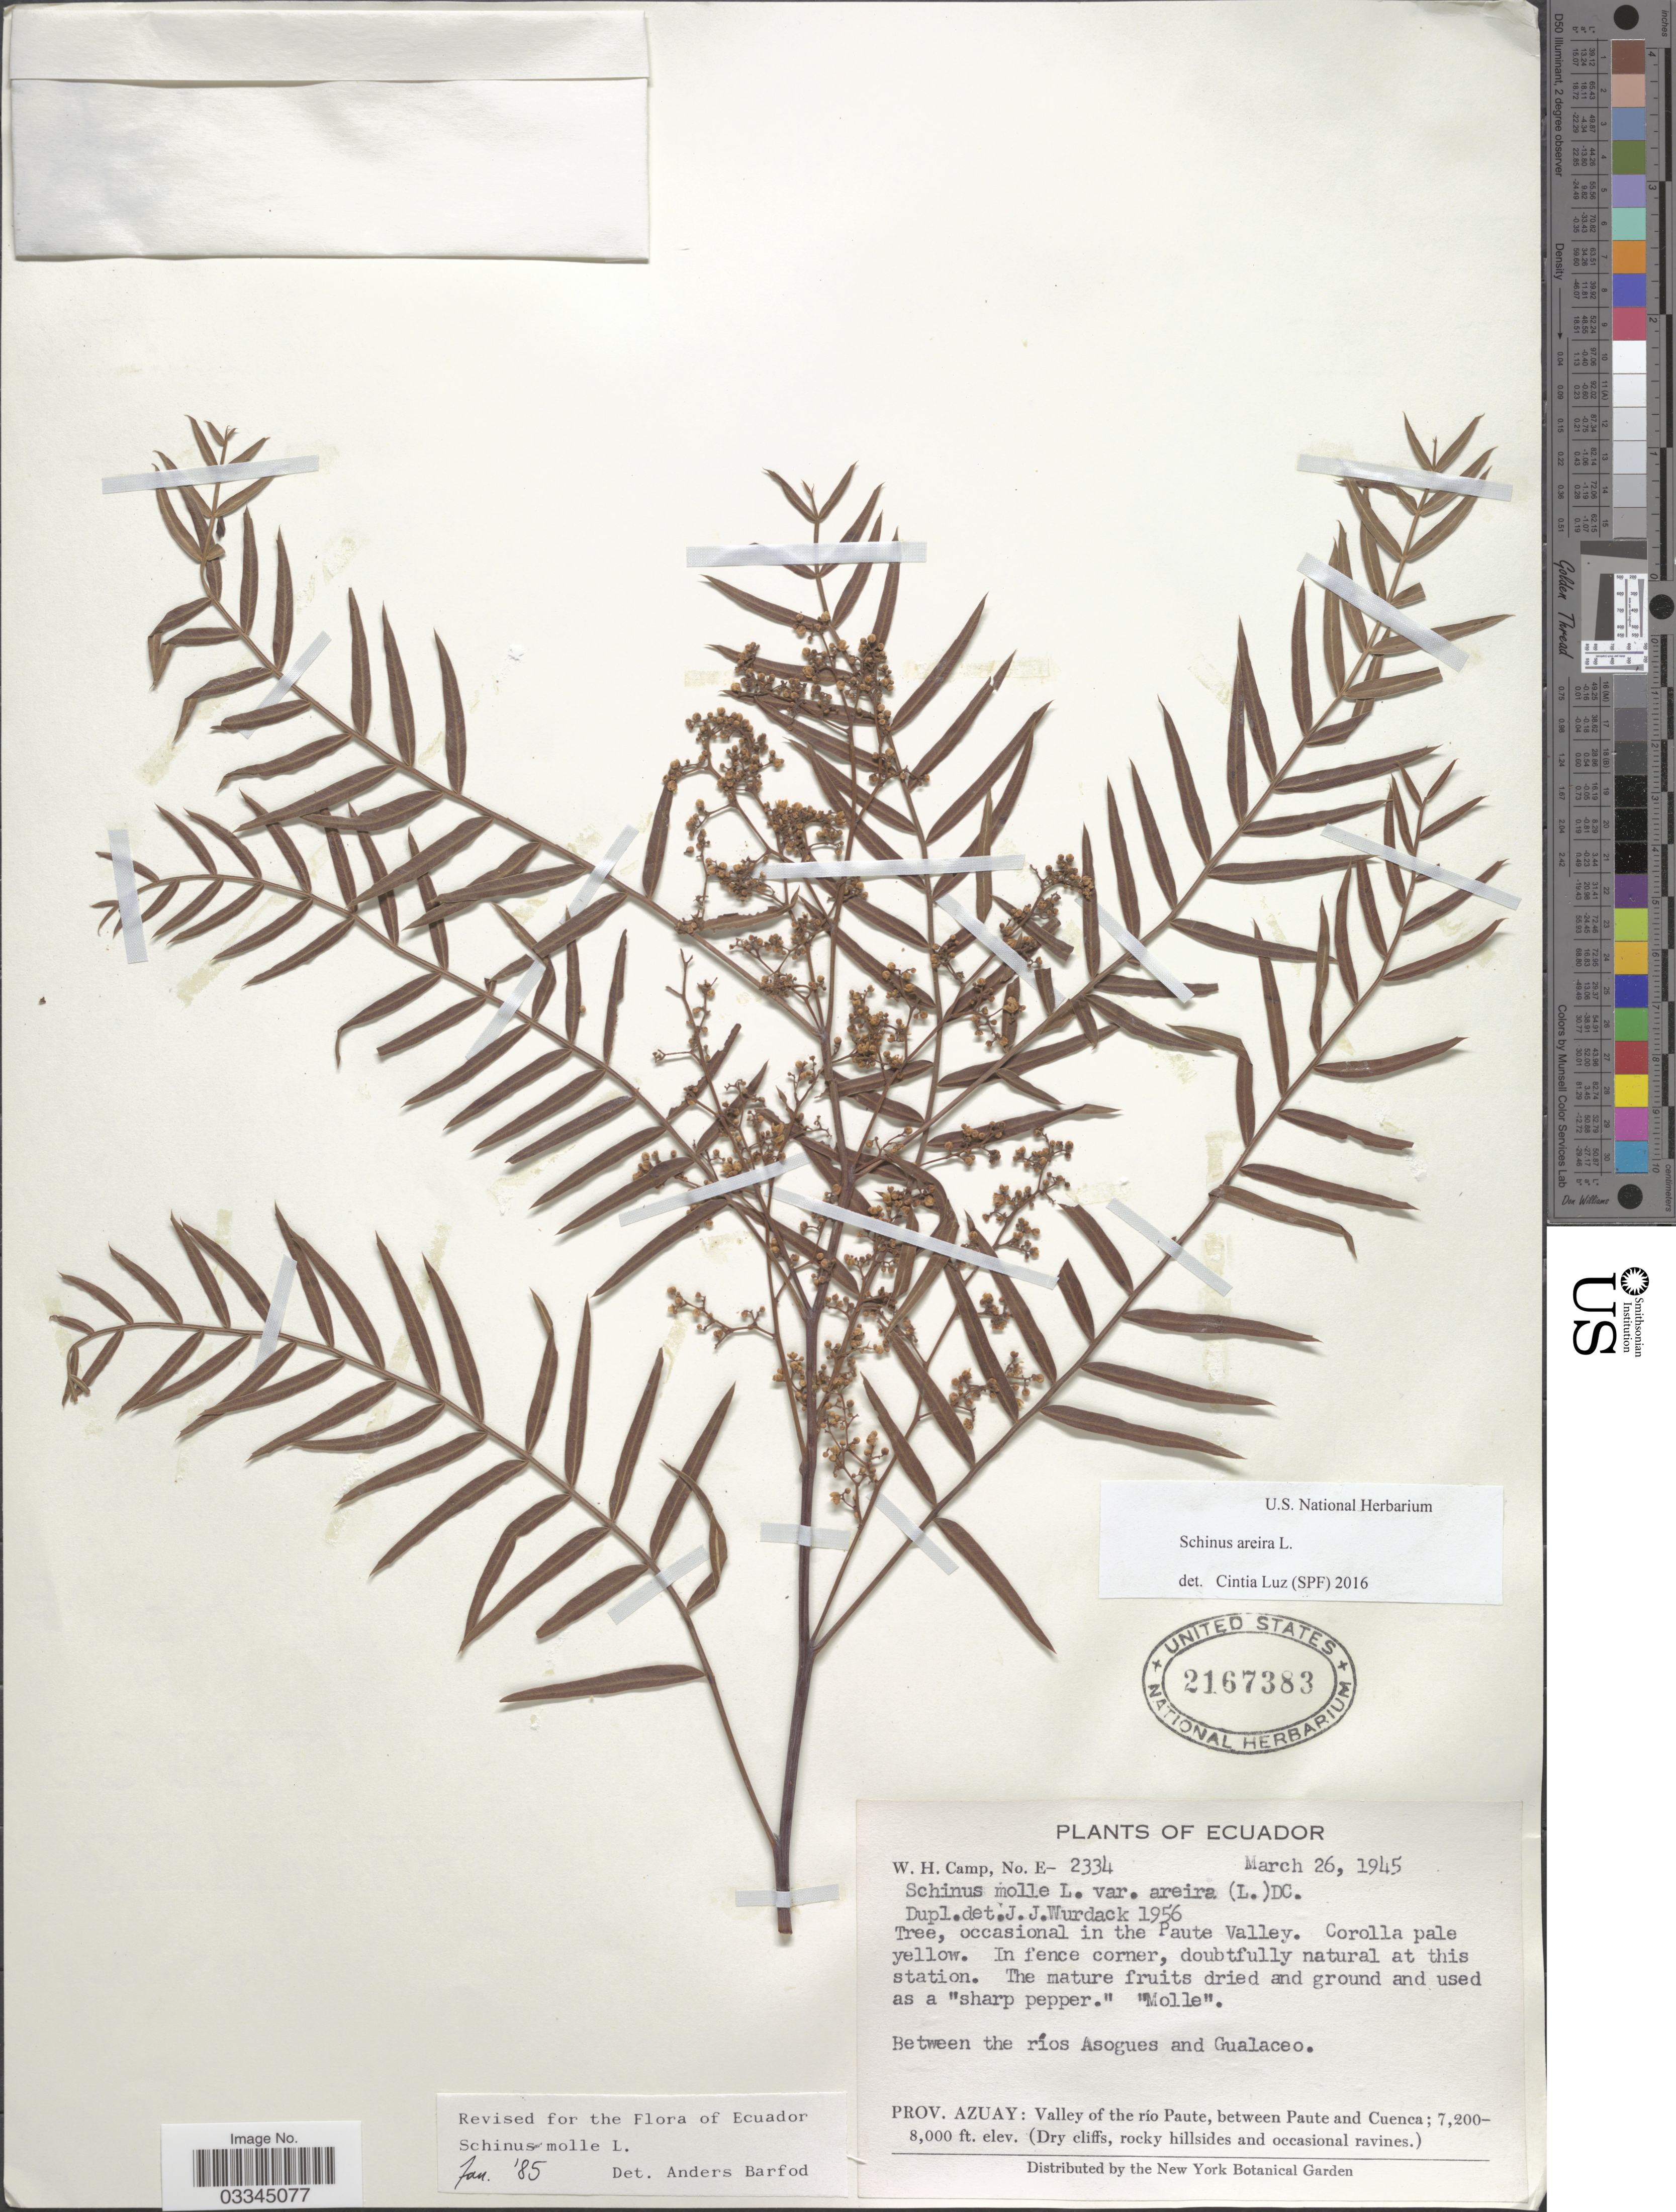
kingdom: Plantae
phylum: Tracheophyta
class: Magnoliopsida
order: Sapindales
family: Anacardiaceae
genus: Schinus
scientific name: Schinus areira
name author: L.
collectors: W. H. Camp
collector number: E-2334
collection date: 1945-03-26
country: Ecuador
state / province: Azuay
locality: Between the ríos Asogues and Gualaceo. Valley of the río Paute, between Paute and Cuenca.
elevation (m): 2195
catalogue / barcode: US 2167383